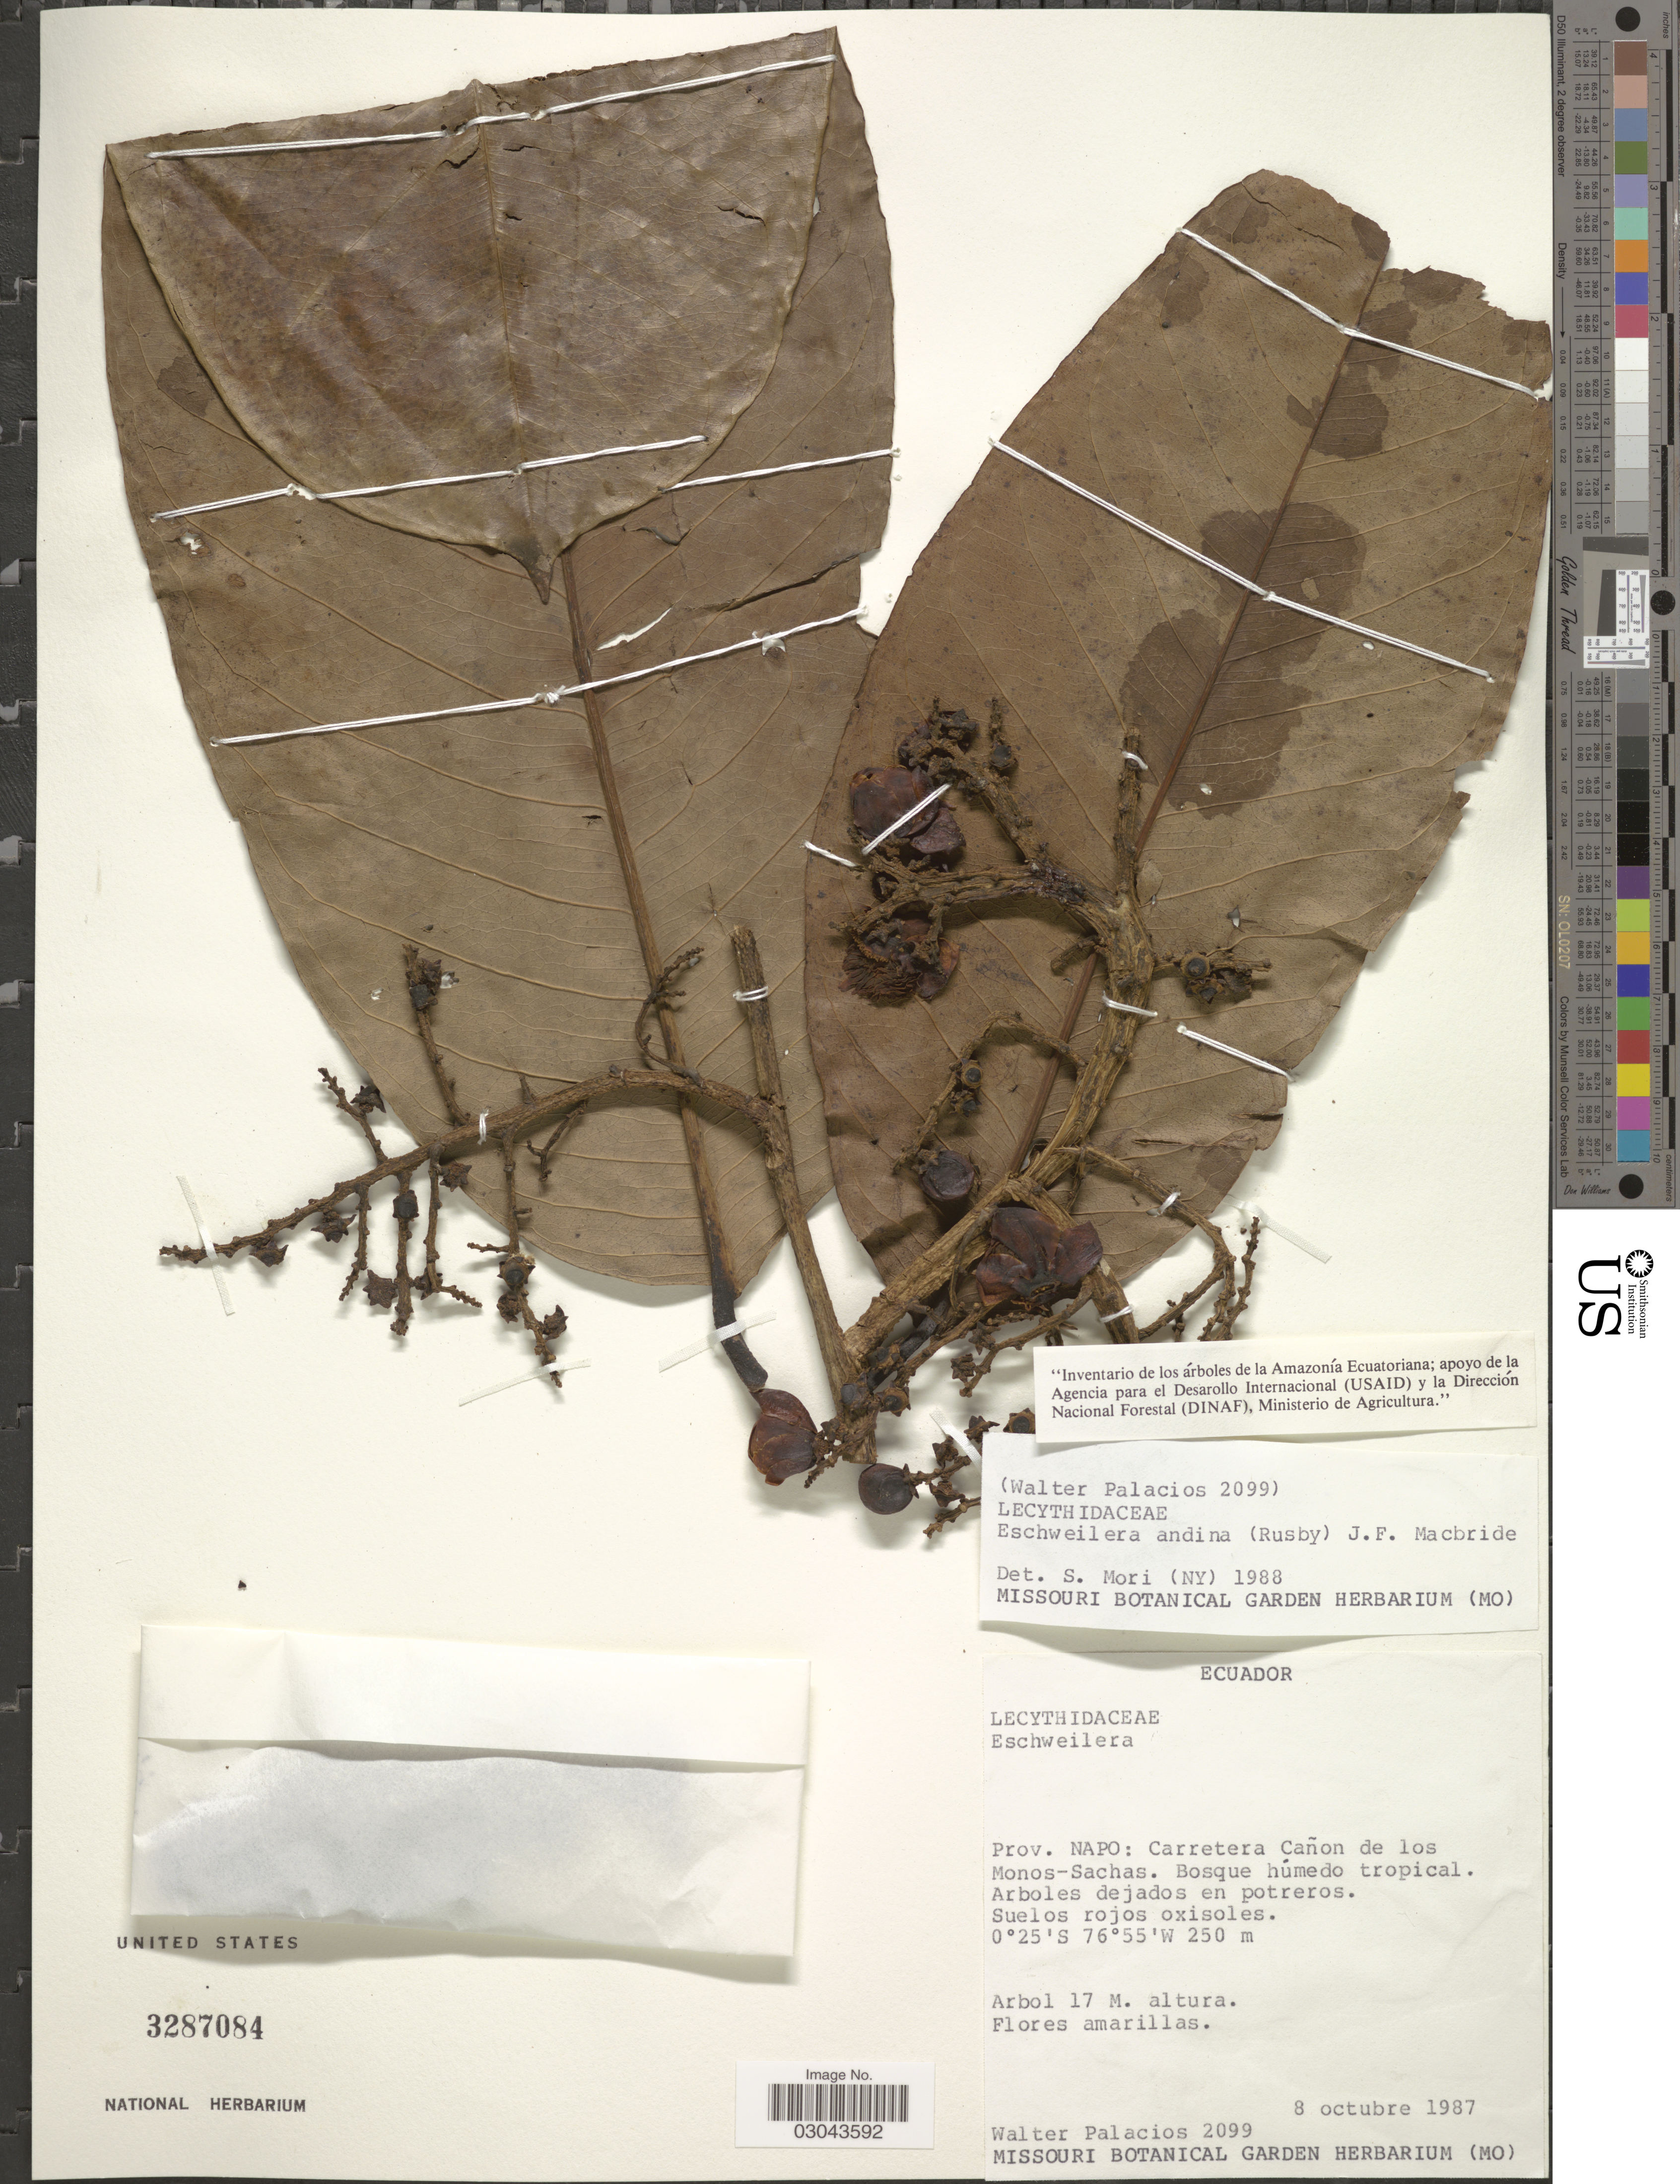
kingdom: Plantae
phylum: Tracheophyta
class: Magnoliopsida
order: Ericales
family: Lecythidaceae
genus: Eschweilera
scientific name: Eschweilera andina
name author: (Rusby) J.F. Macbr.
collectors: W. Palacios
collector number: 2099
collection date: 1987-10-08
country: Ecuador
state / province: Napo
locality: Carretera Cañon de los Monos-Sachas. Bosque húmedo tropical.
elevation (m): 250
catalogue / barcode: US 3287084